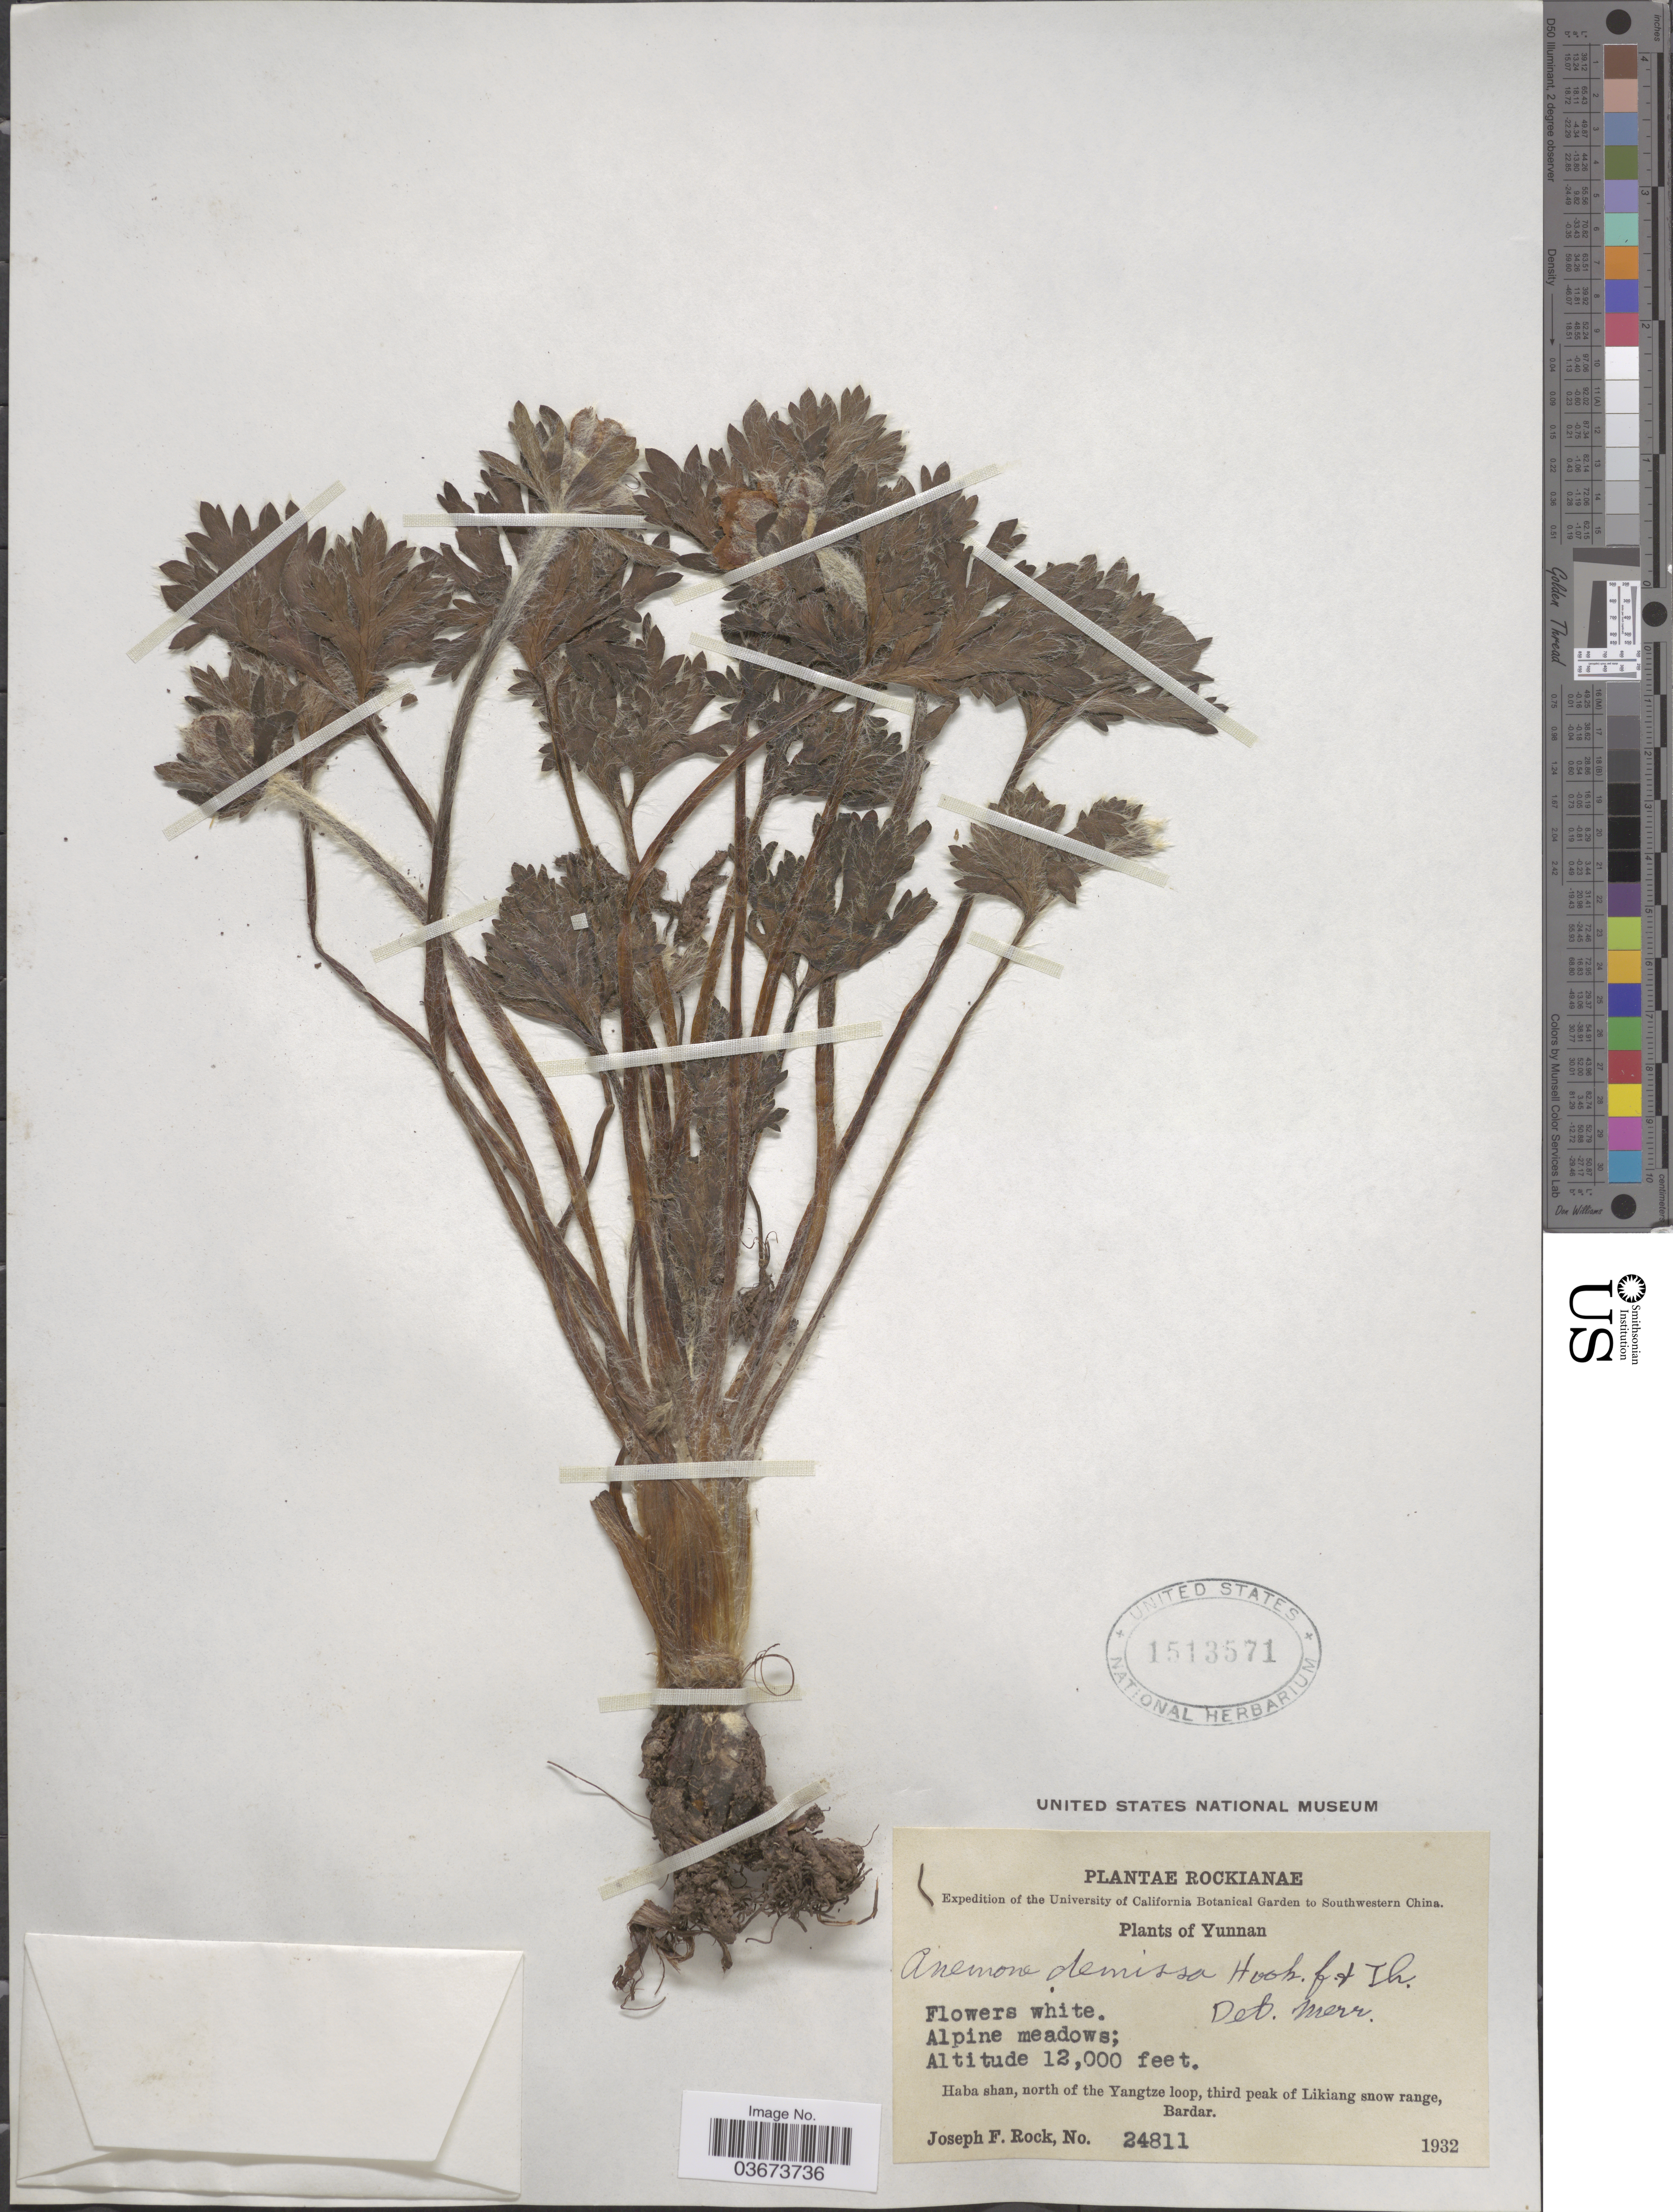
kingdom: Plantae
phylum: Tracheophyta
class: Magnoliopsida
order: Ranunculales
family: Ranunculaceae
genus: Anemone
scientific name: Anemone demissa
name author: (Thomson) Hook.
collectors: J. F. Rock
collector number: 24811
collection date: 1932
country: China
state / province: Yunnan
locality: Southwestern China. Haba shan, north of the Yangtze loop, third peak of Likiang snow range, Bardar.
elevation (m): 3658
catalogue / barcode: US 1513571